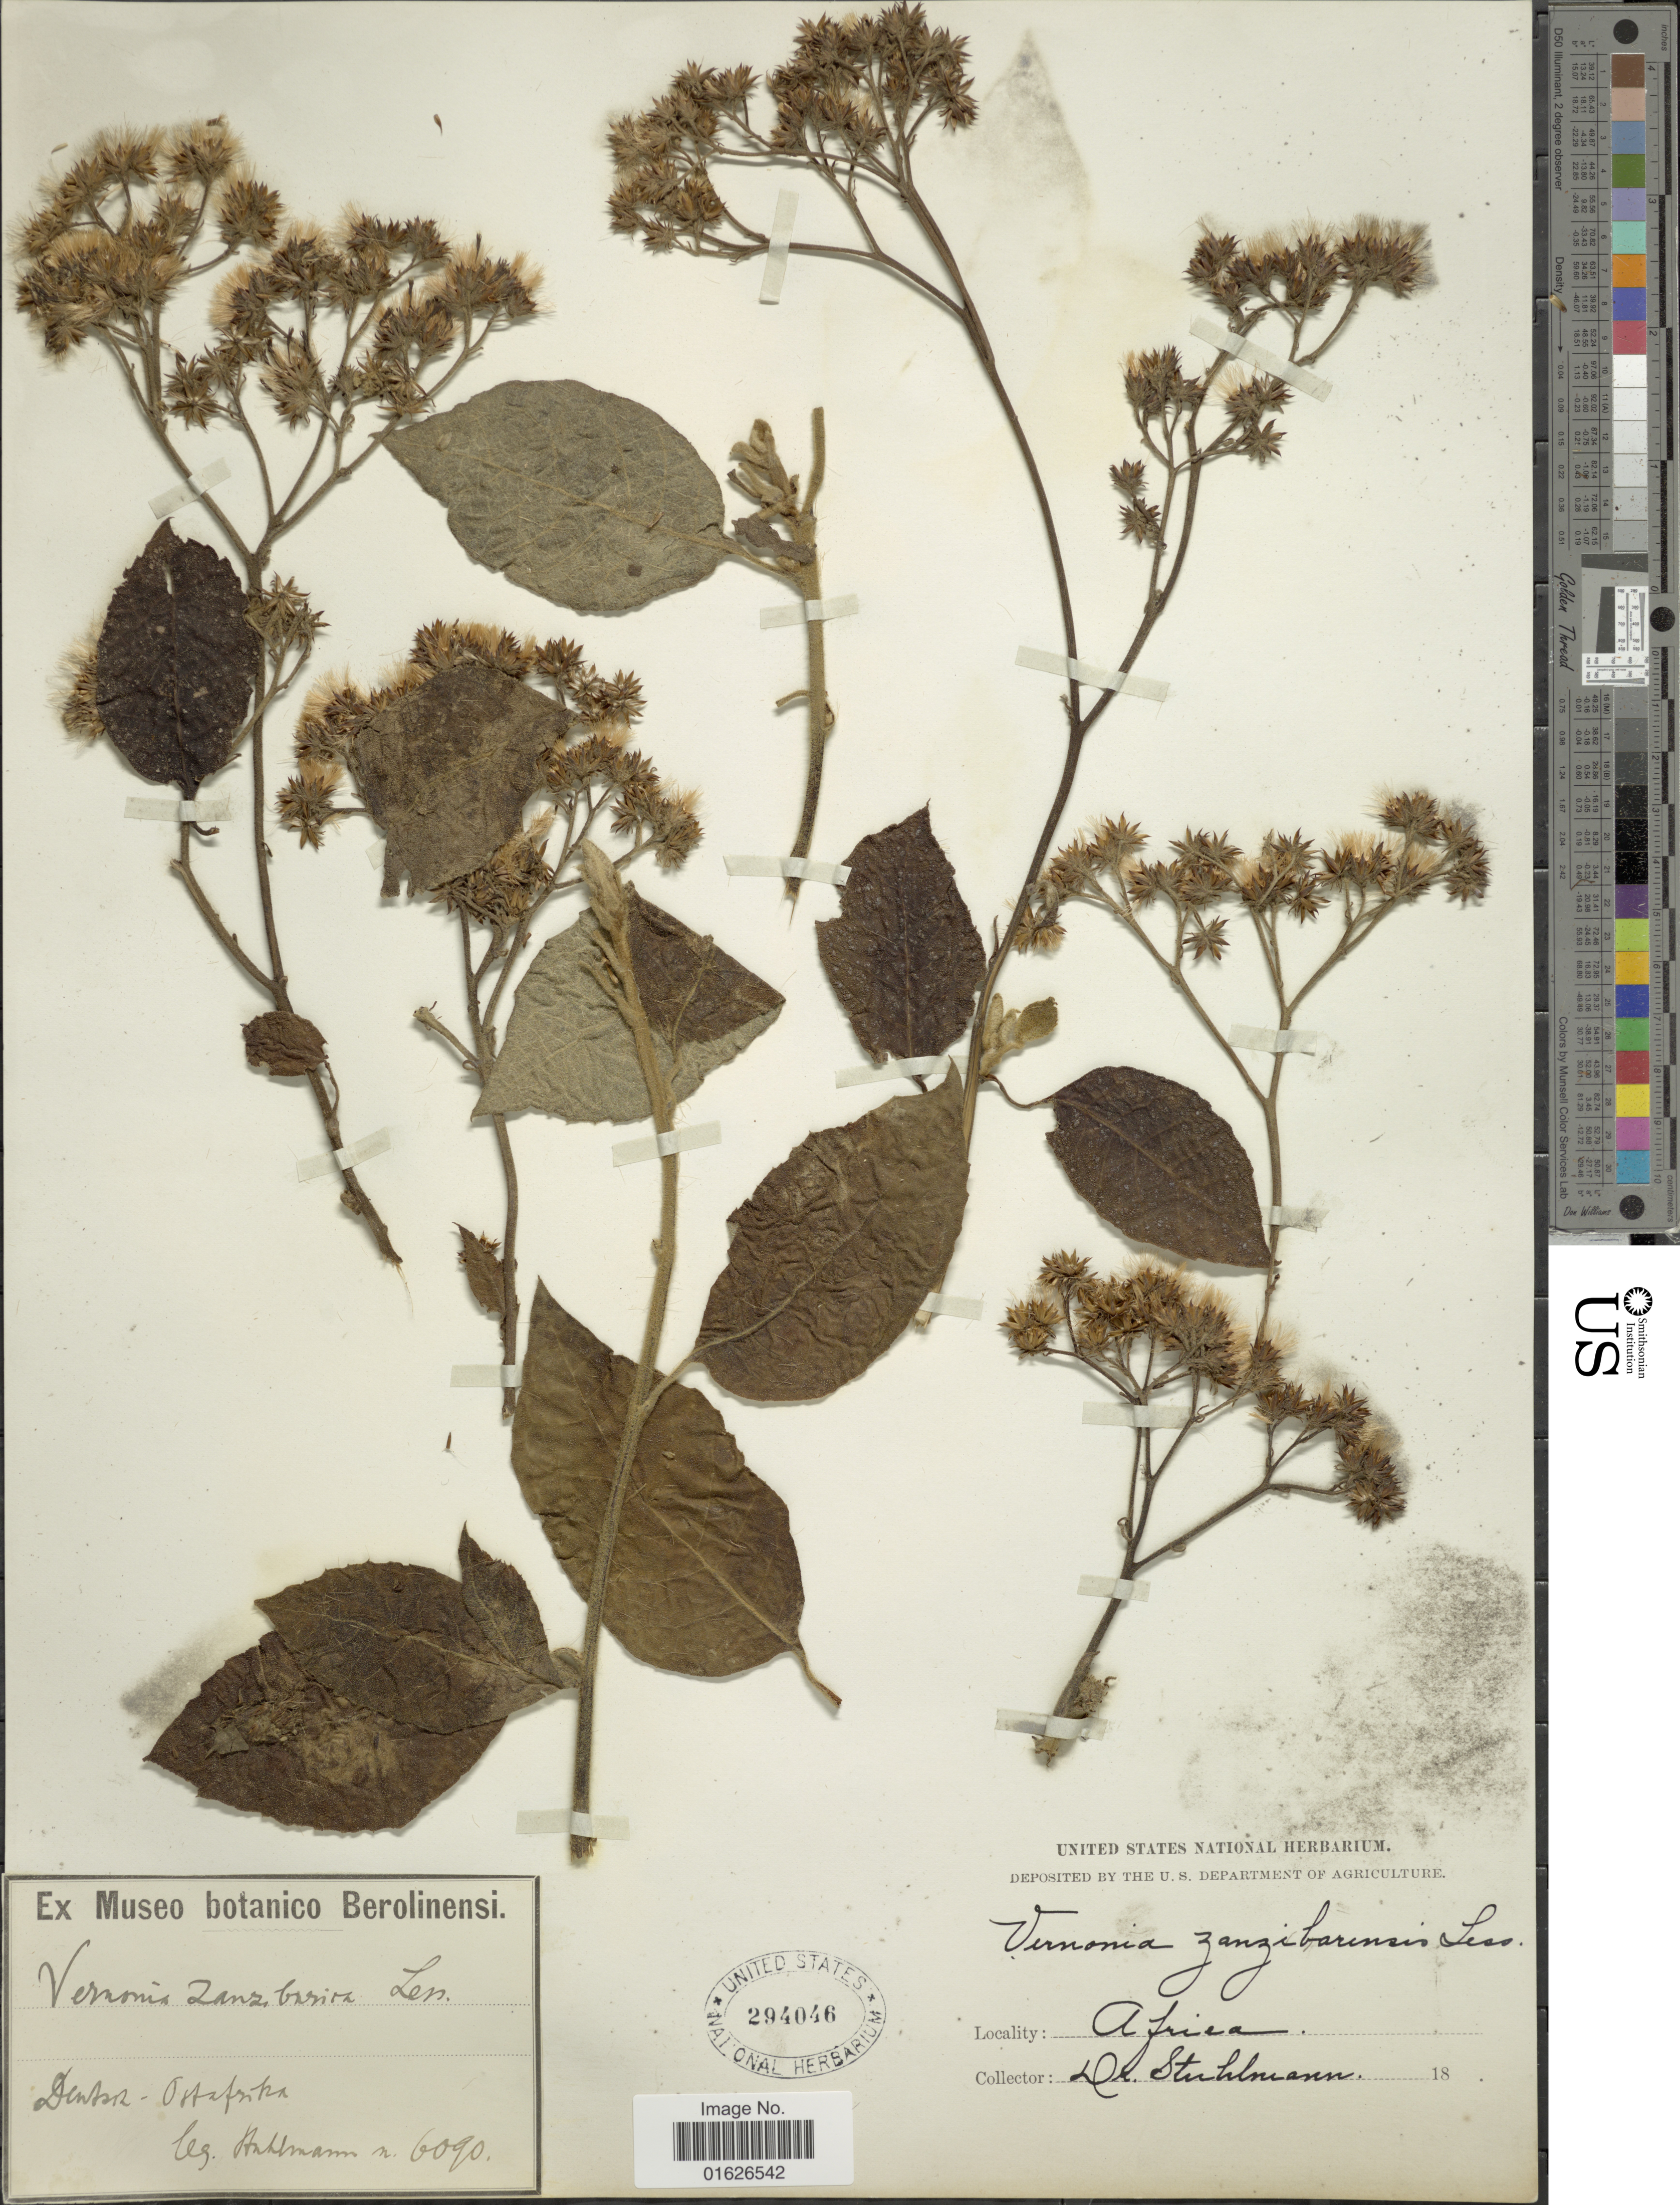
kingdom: Plantae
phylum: Tracheophyta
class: Magnoliopsida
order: Asterales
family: Asteraceae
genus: Jeffreycia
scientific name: Jeffreycia zanzibarensis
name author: (Less.) H. Rob.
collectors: -. Stuhlmann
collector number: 6090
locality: Deutch, Ostafrika.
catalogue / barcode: US 294046